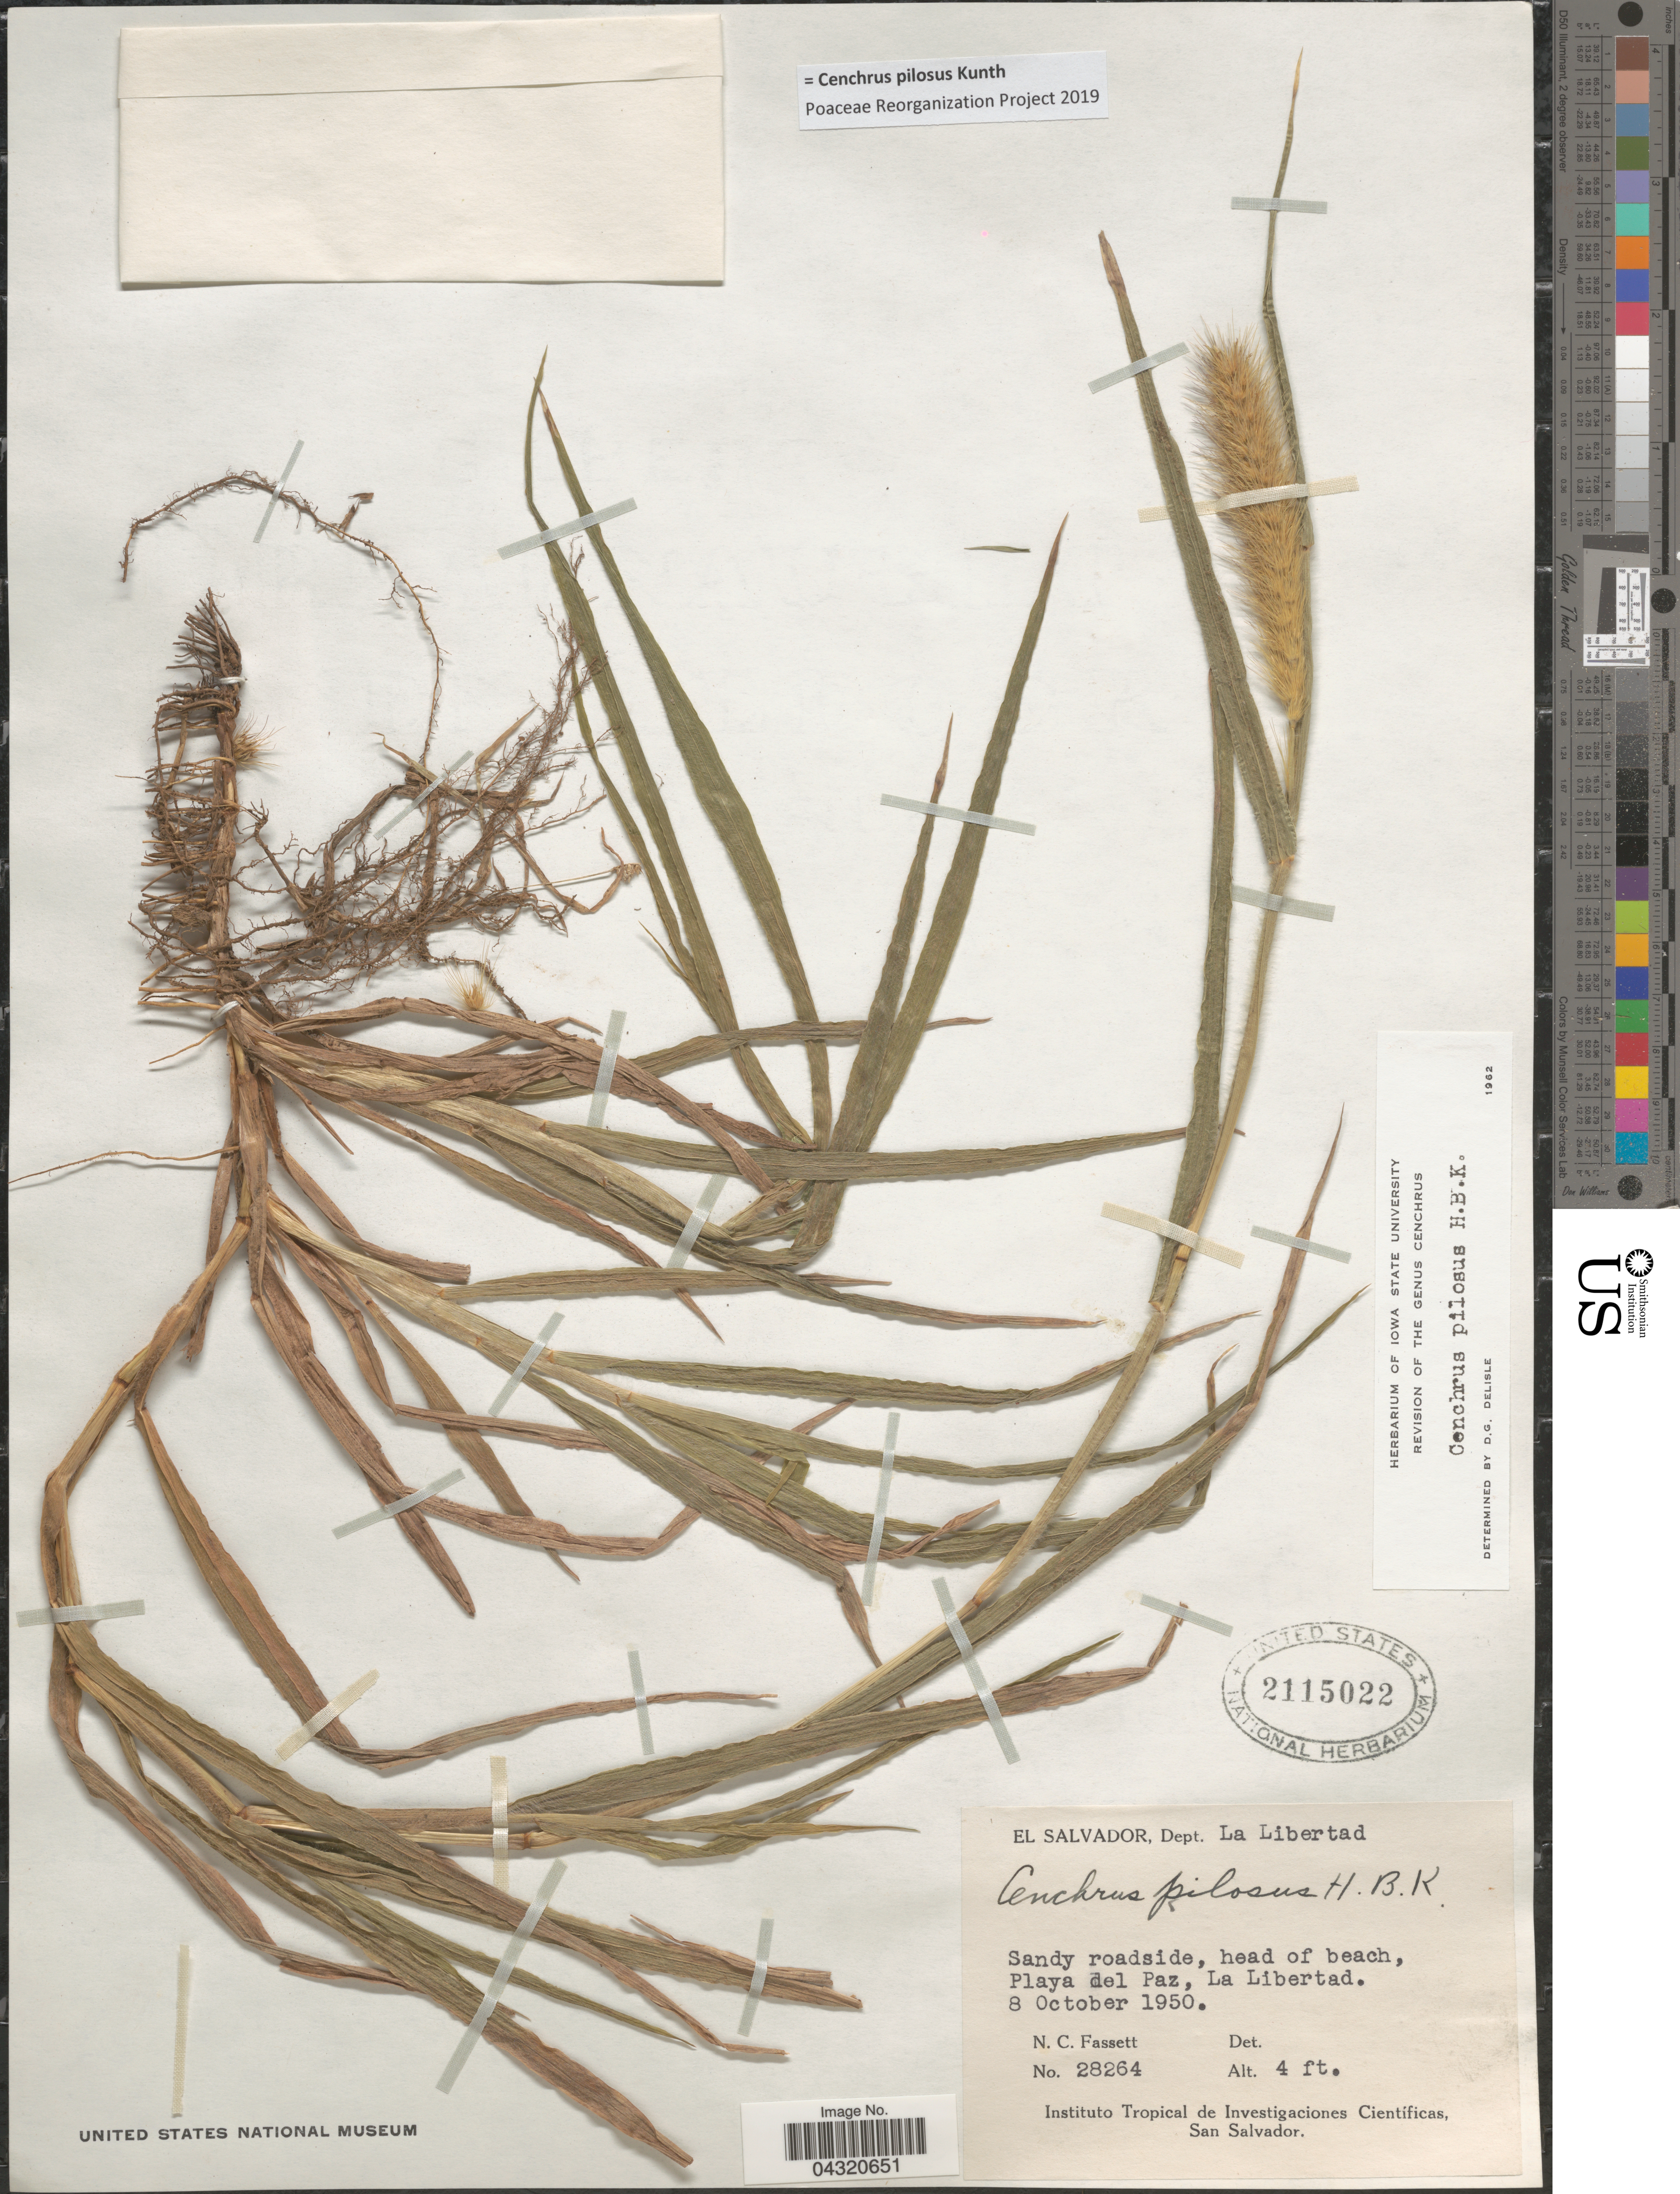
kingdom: Plantae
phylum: Tracheophyta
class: Liliopsida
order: Poales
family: Poaceae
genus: Cenchrus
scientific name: Cenchrus pilosus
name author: Kunth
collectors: N. C. Fassett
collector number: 28264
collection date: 1950-10-08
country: El Salvador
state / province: La Libertad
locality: Dept. La Libertad. Sandy roadside, head of beach, Playa del Paz.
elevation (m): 1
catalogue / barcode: US 2115022